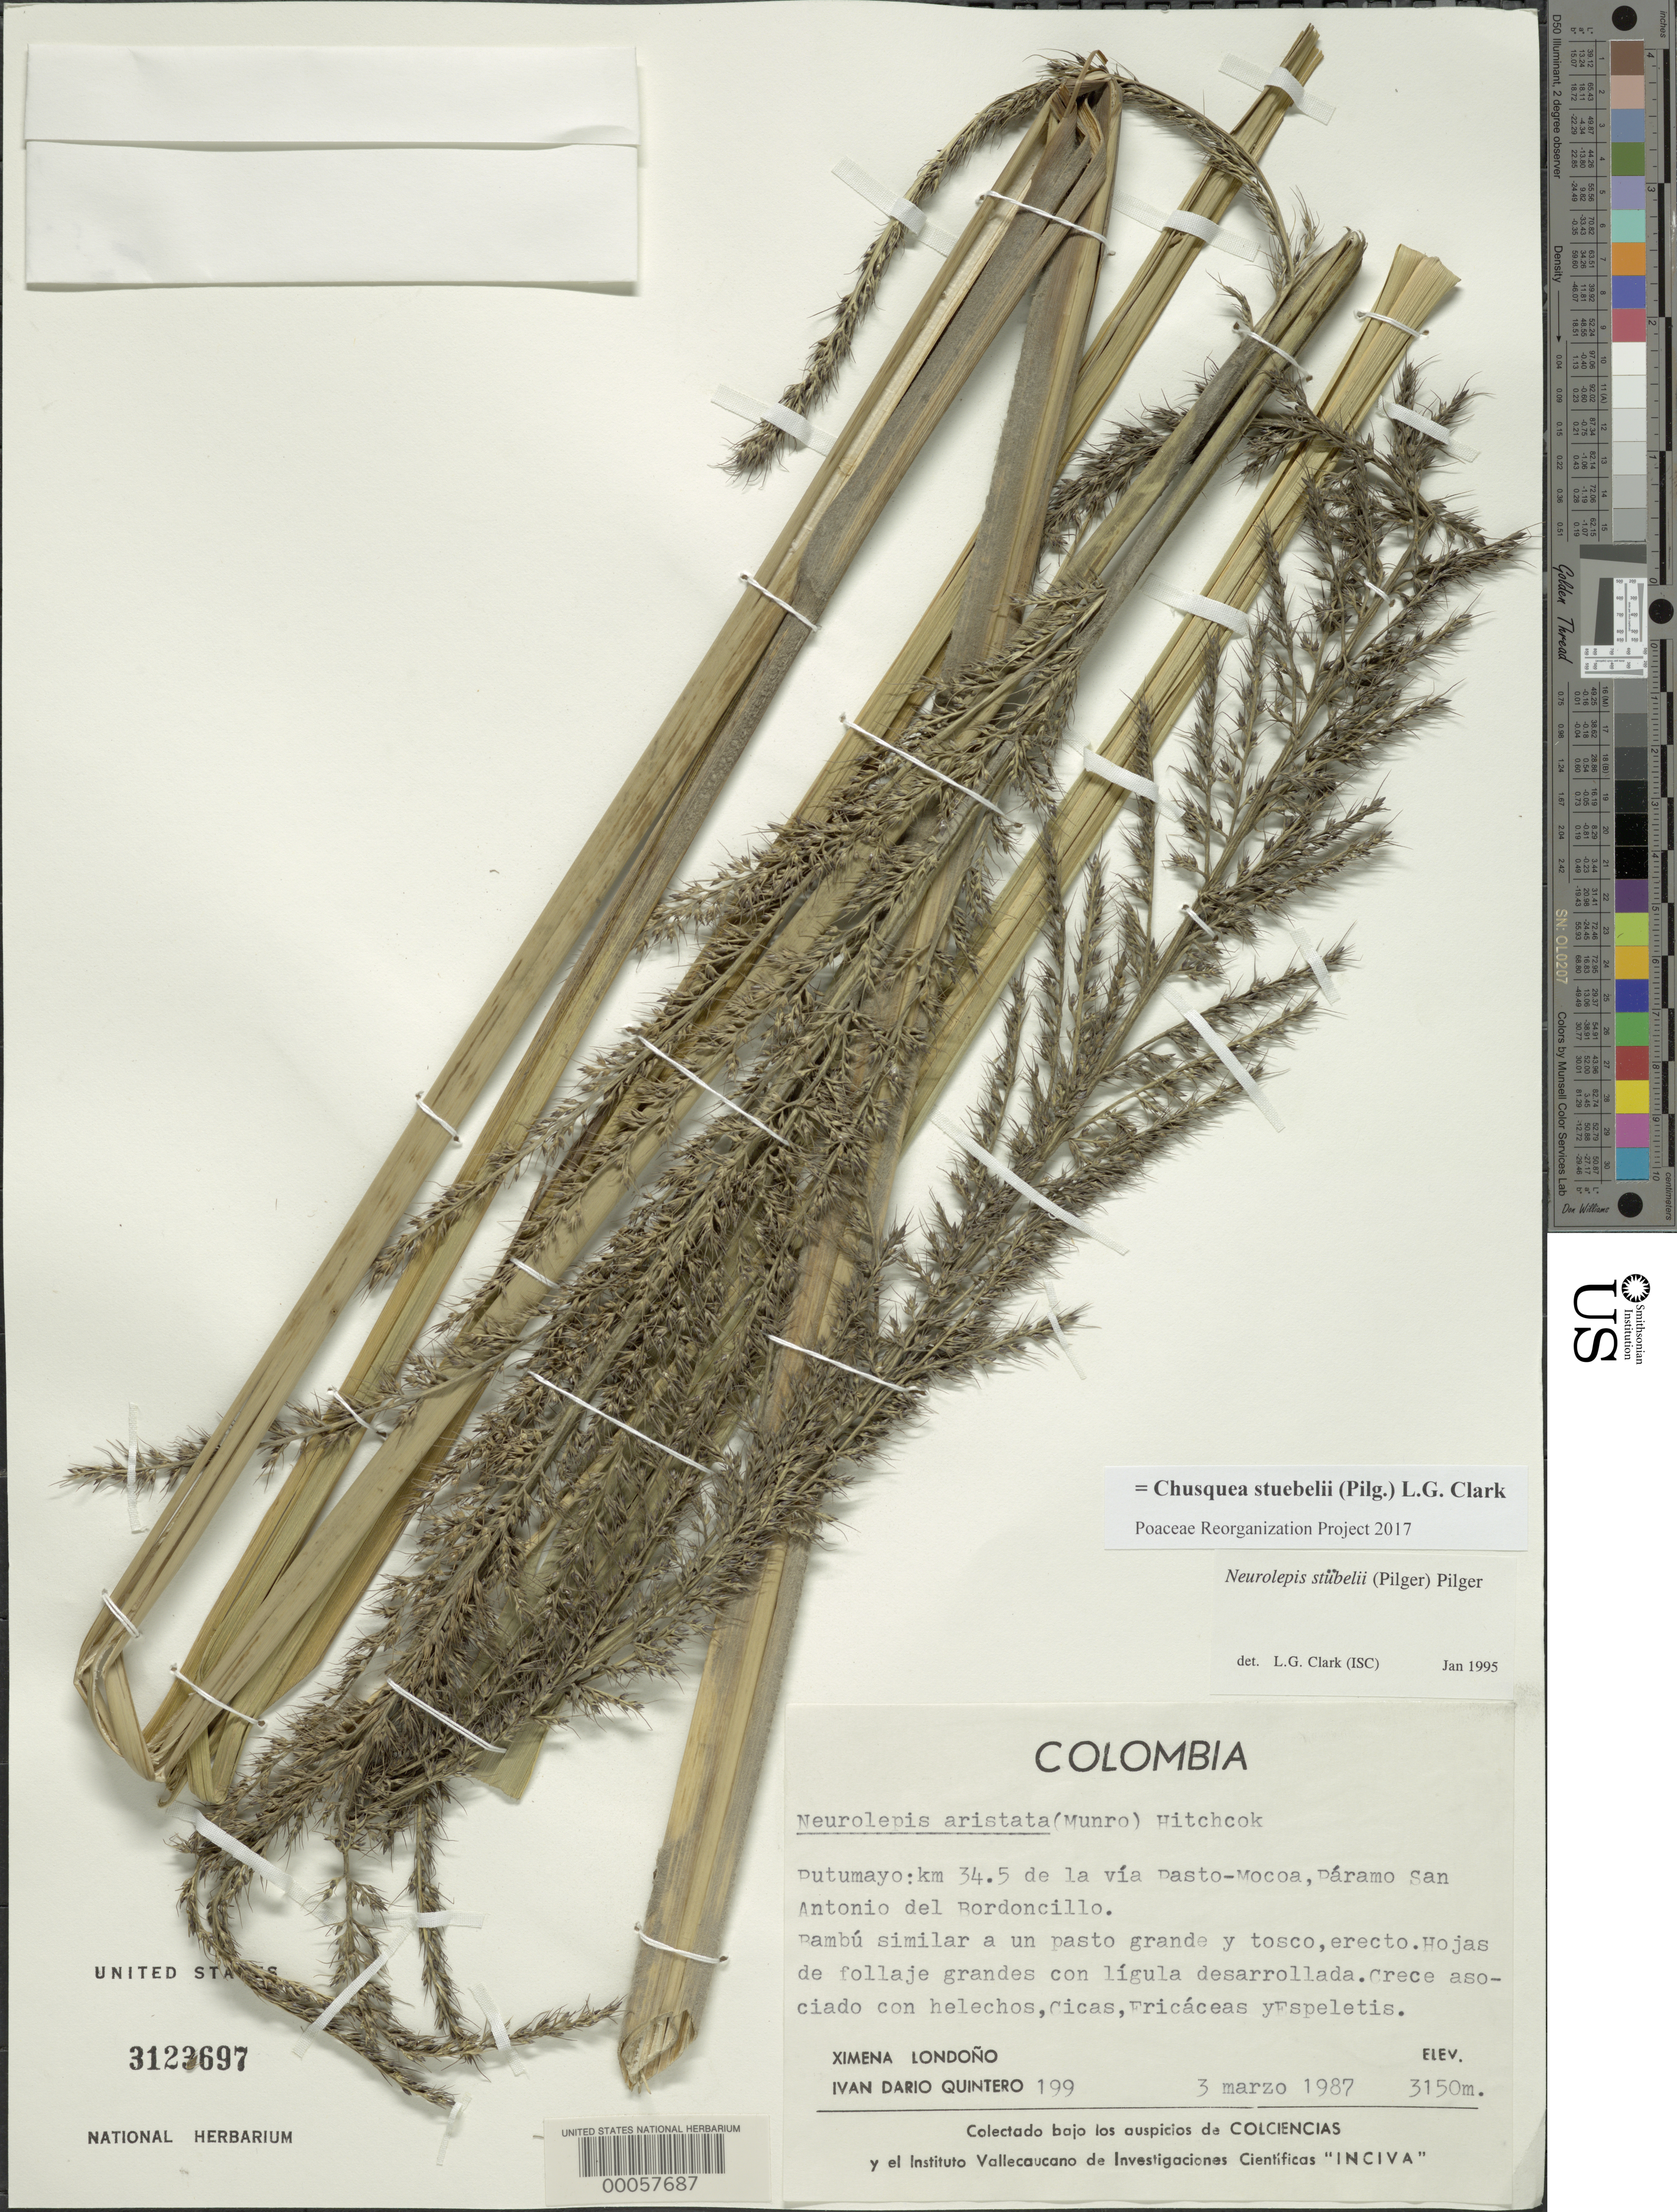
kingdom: Plantae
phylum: Tracheophyta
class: Liliopsida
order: Poales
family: Poaceae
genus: Chusquea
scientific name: Chusquea stuebelii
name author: (Pilg.) L.G. Clark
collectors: X. Londoño & I. Quintero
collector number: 199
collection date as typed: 03 Mar 1987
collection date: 1987-03-03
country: Colombia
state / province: Putumayo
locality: Km 34.5 of the Pasto-Mocoa road, Paramo San Antonia del Bordoncillo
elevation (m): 3150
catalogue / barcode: US 3123697